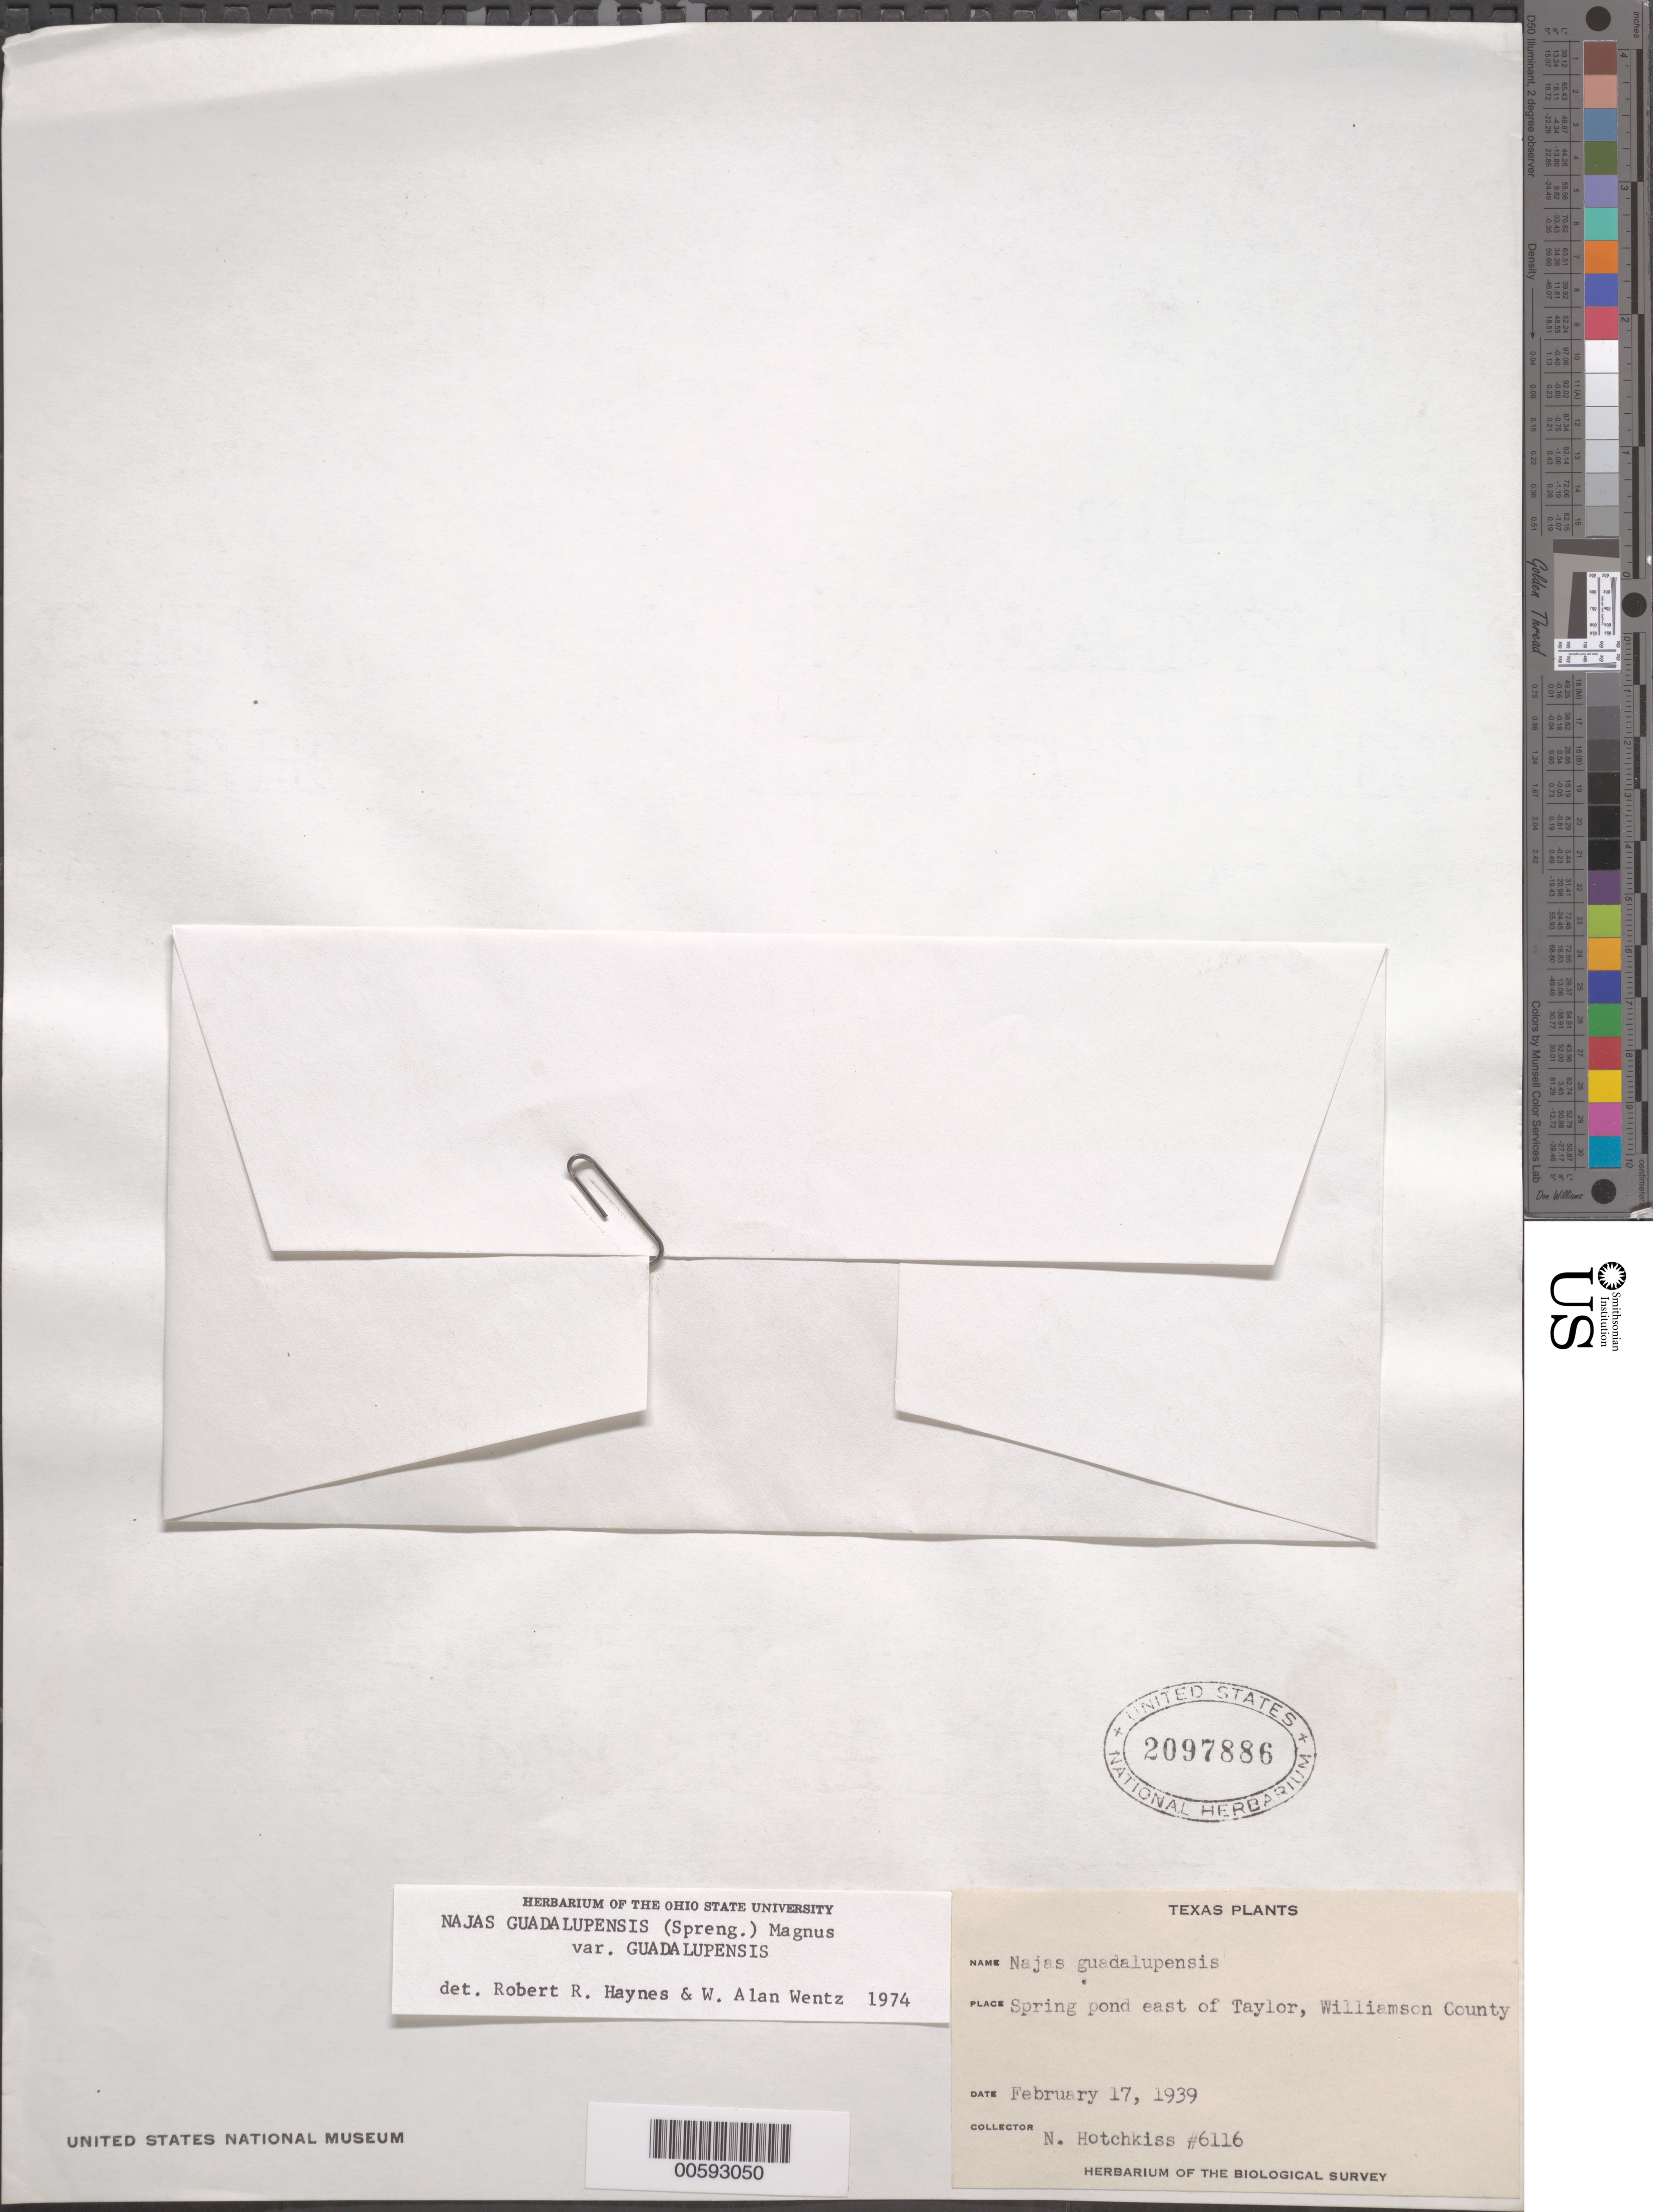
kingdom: Plantae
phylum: Tracheophyta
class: Liliopsida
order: Alismatales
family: Hydrocharitaceae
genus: Najas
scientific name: Najas guadalupensis var. guadalupensis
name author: (Spreng.) Magnus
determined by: Haynes, R. R.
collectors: N. Hotchkiss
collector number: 6116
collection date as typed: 17 Feb 1939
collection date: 1939-02-17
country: United States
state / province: Texas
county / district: Williamson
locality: E of Taylor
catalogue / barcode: US 2097886